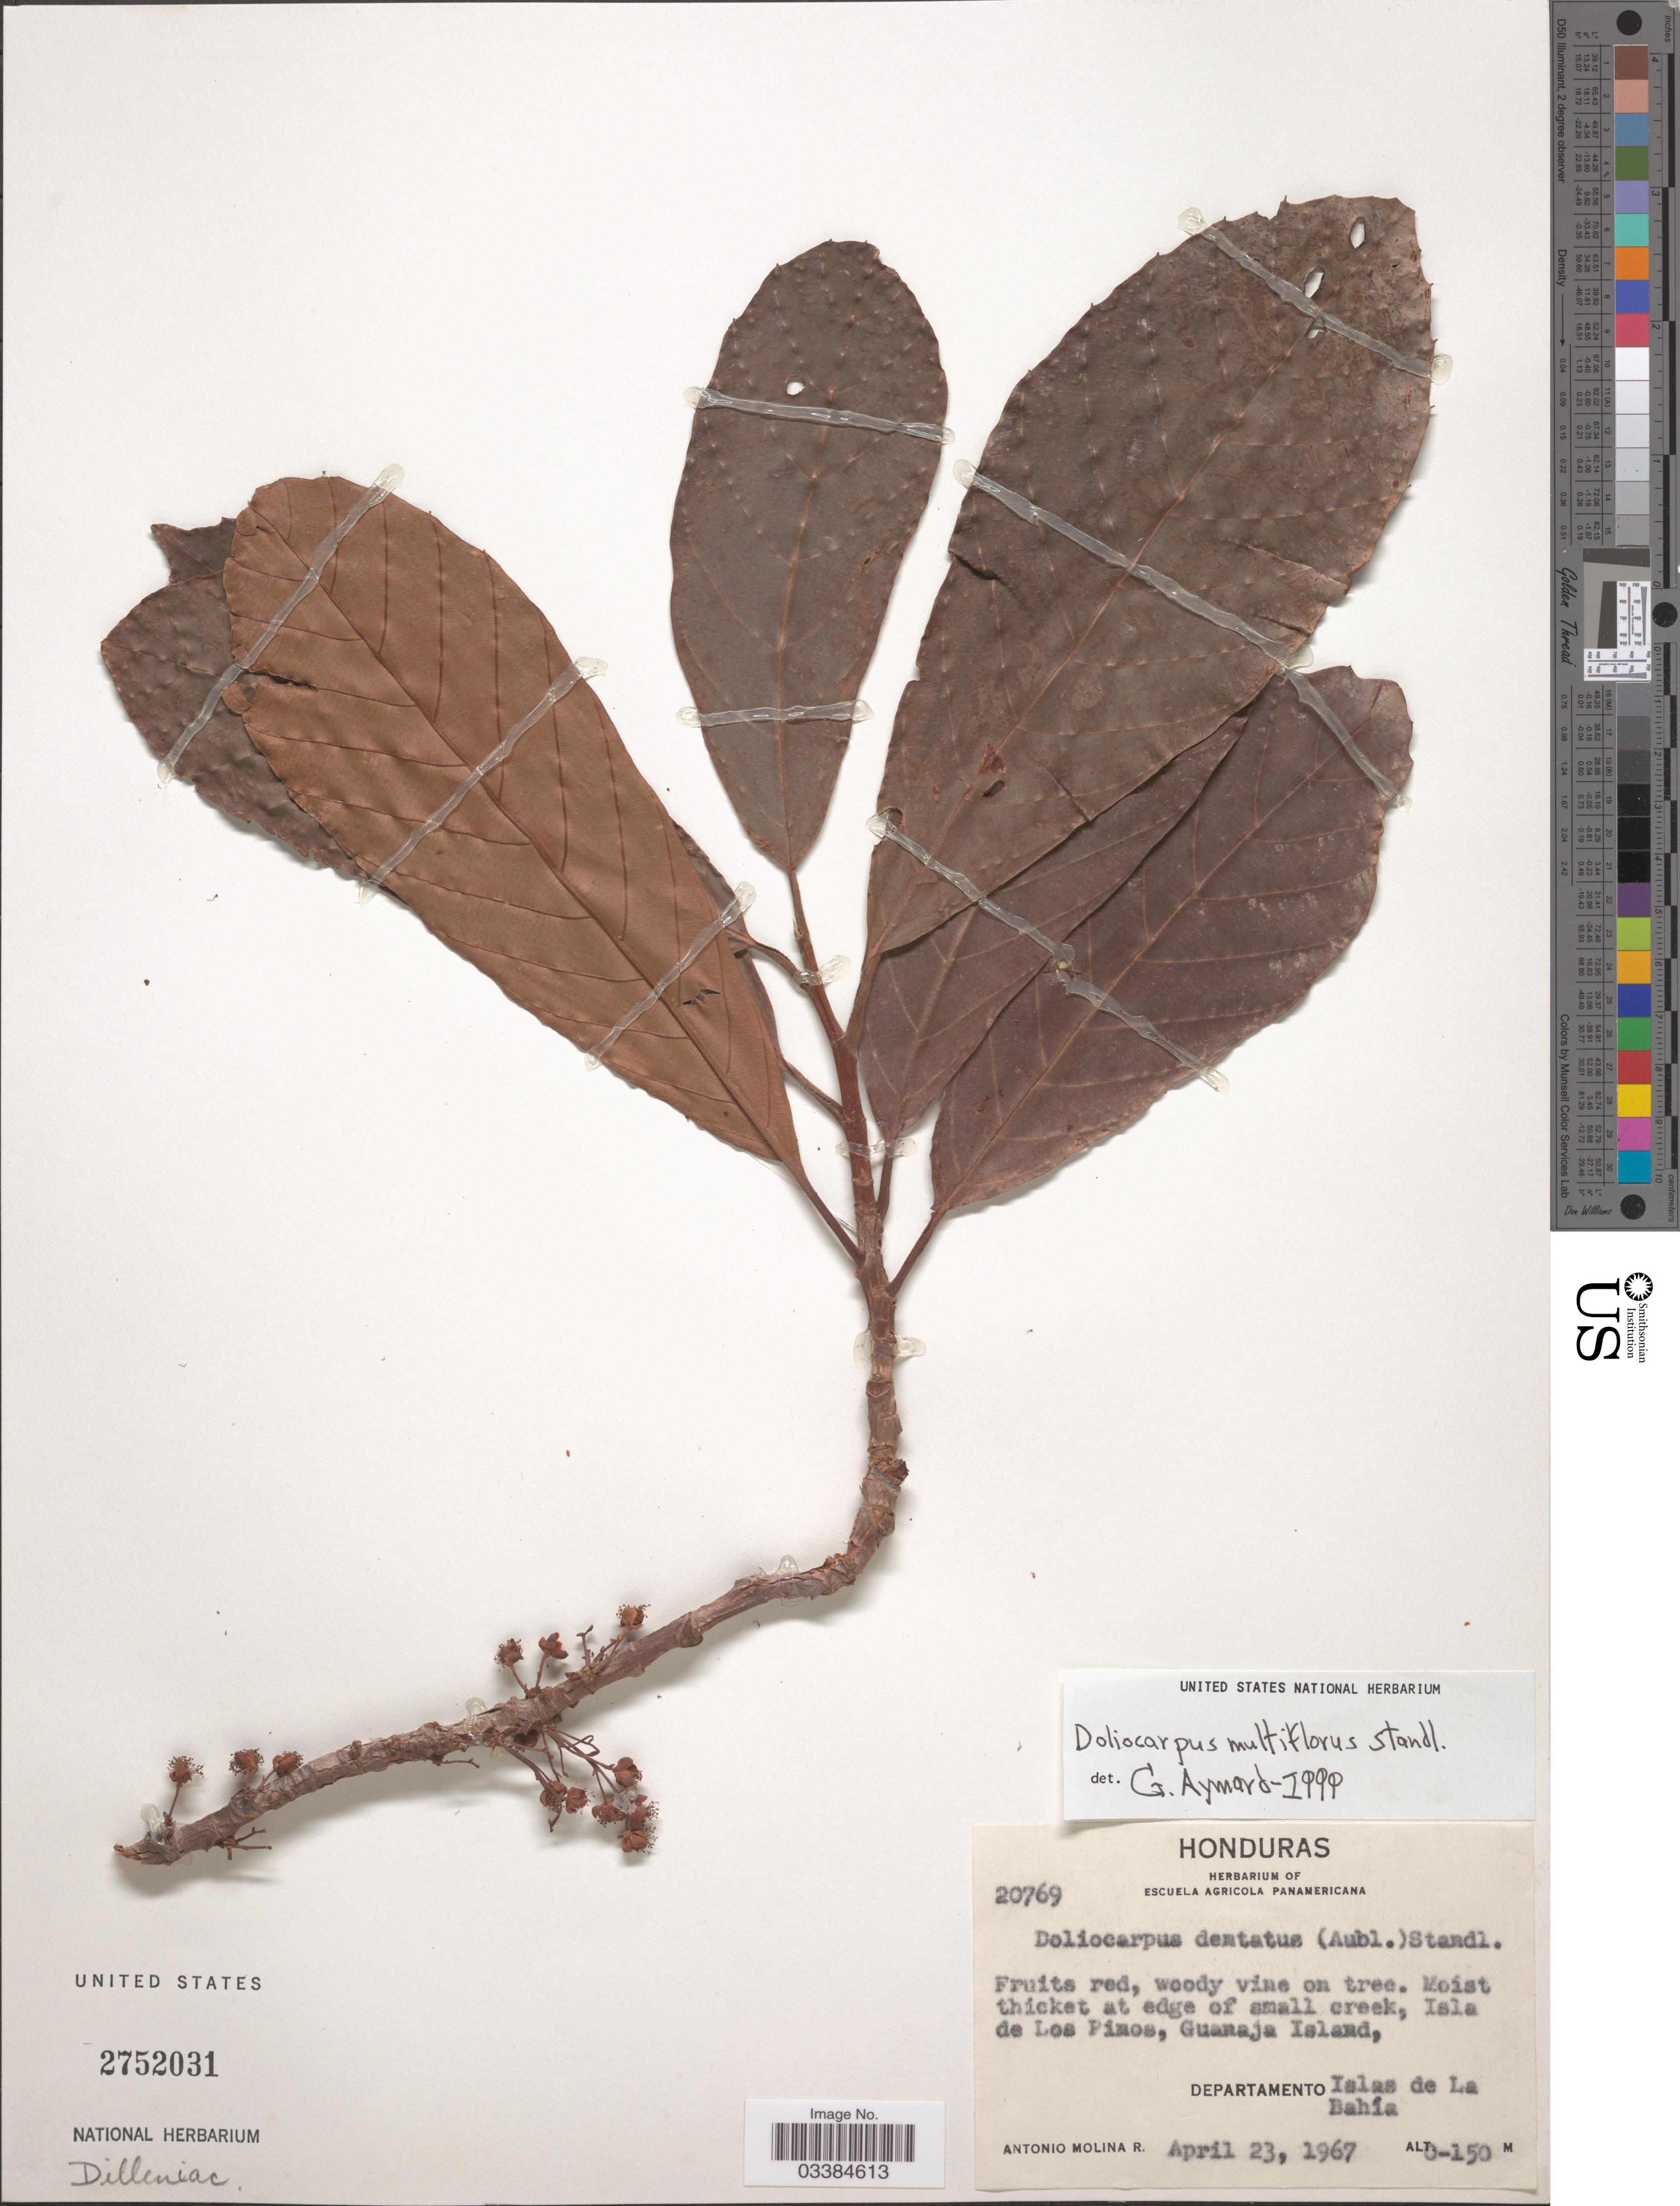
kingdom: Plantae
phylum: Tracheophyta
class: Magnoliopsida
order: Dilleniales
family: Dilleniaceae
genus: Doliocarpus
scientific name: Doliocarpus multiflorus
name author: Standl.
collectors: A. Molina R.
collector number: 20769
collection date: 1967-04-23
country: Honduras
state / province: Islas de la Bahía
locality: At edge of small creek, Isla de Los Pinos, Guanaja Island, Departamento Islas de La Bahía.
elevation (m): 0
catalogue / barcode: US 2752031